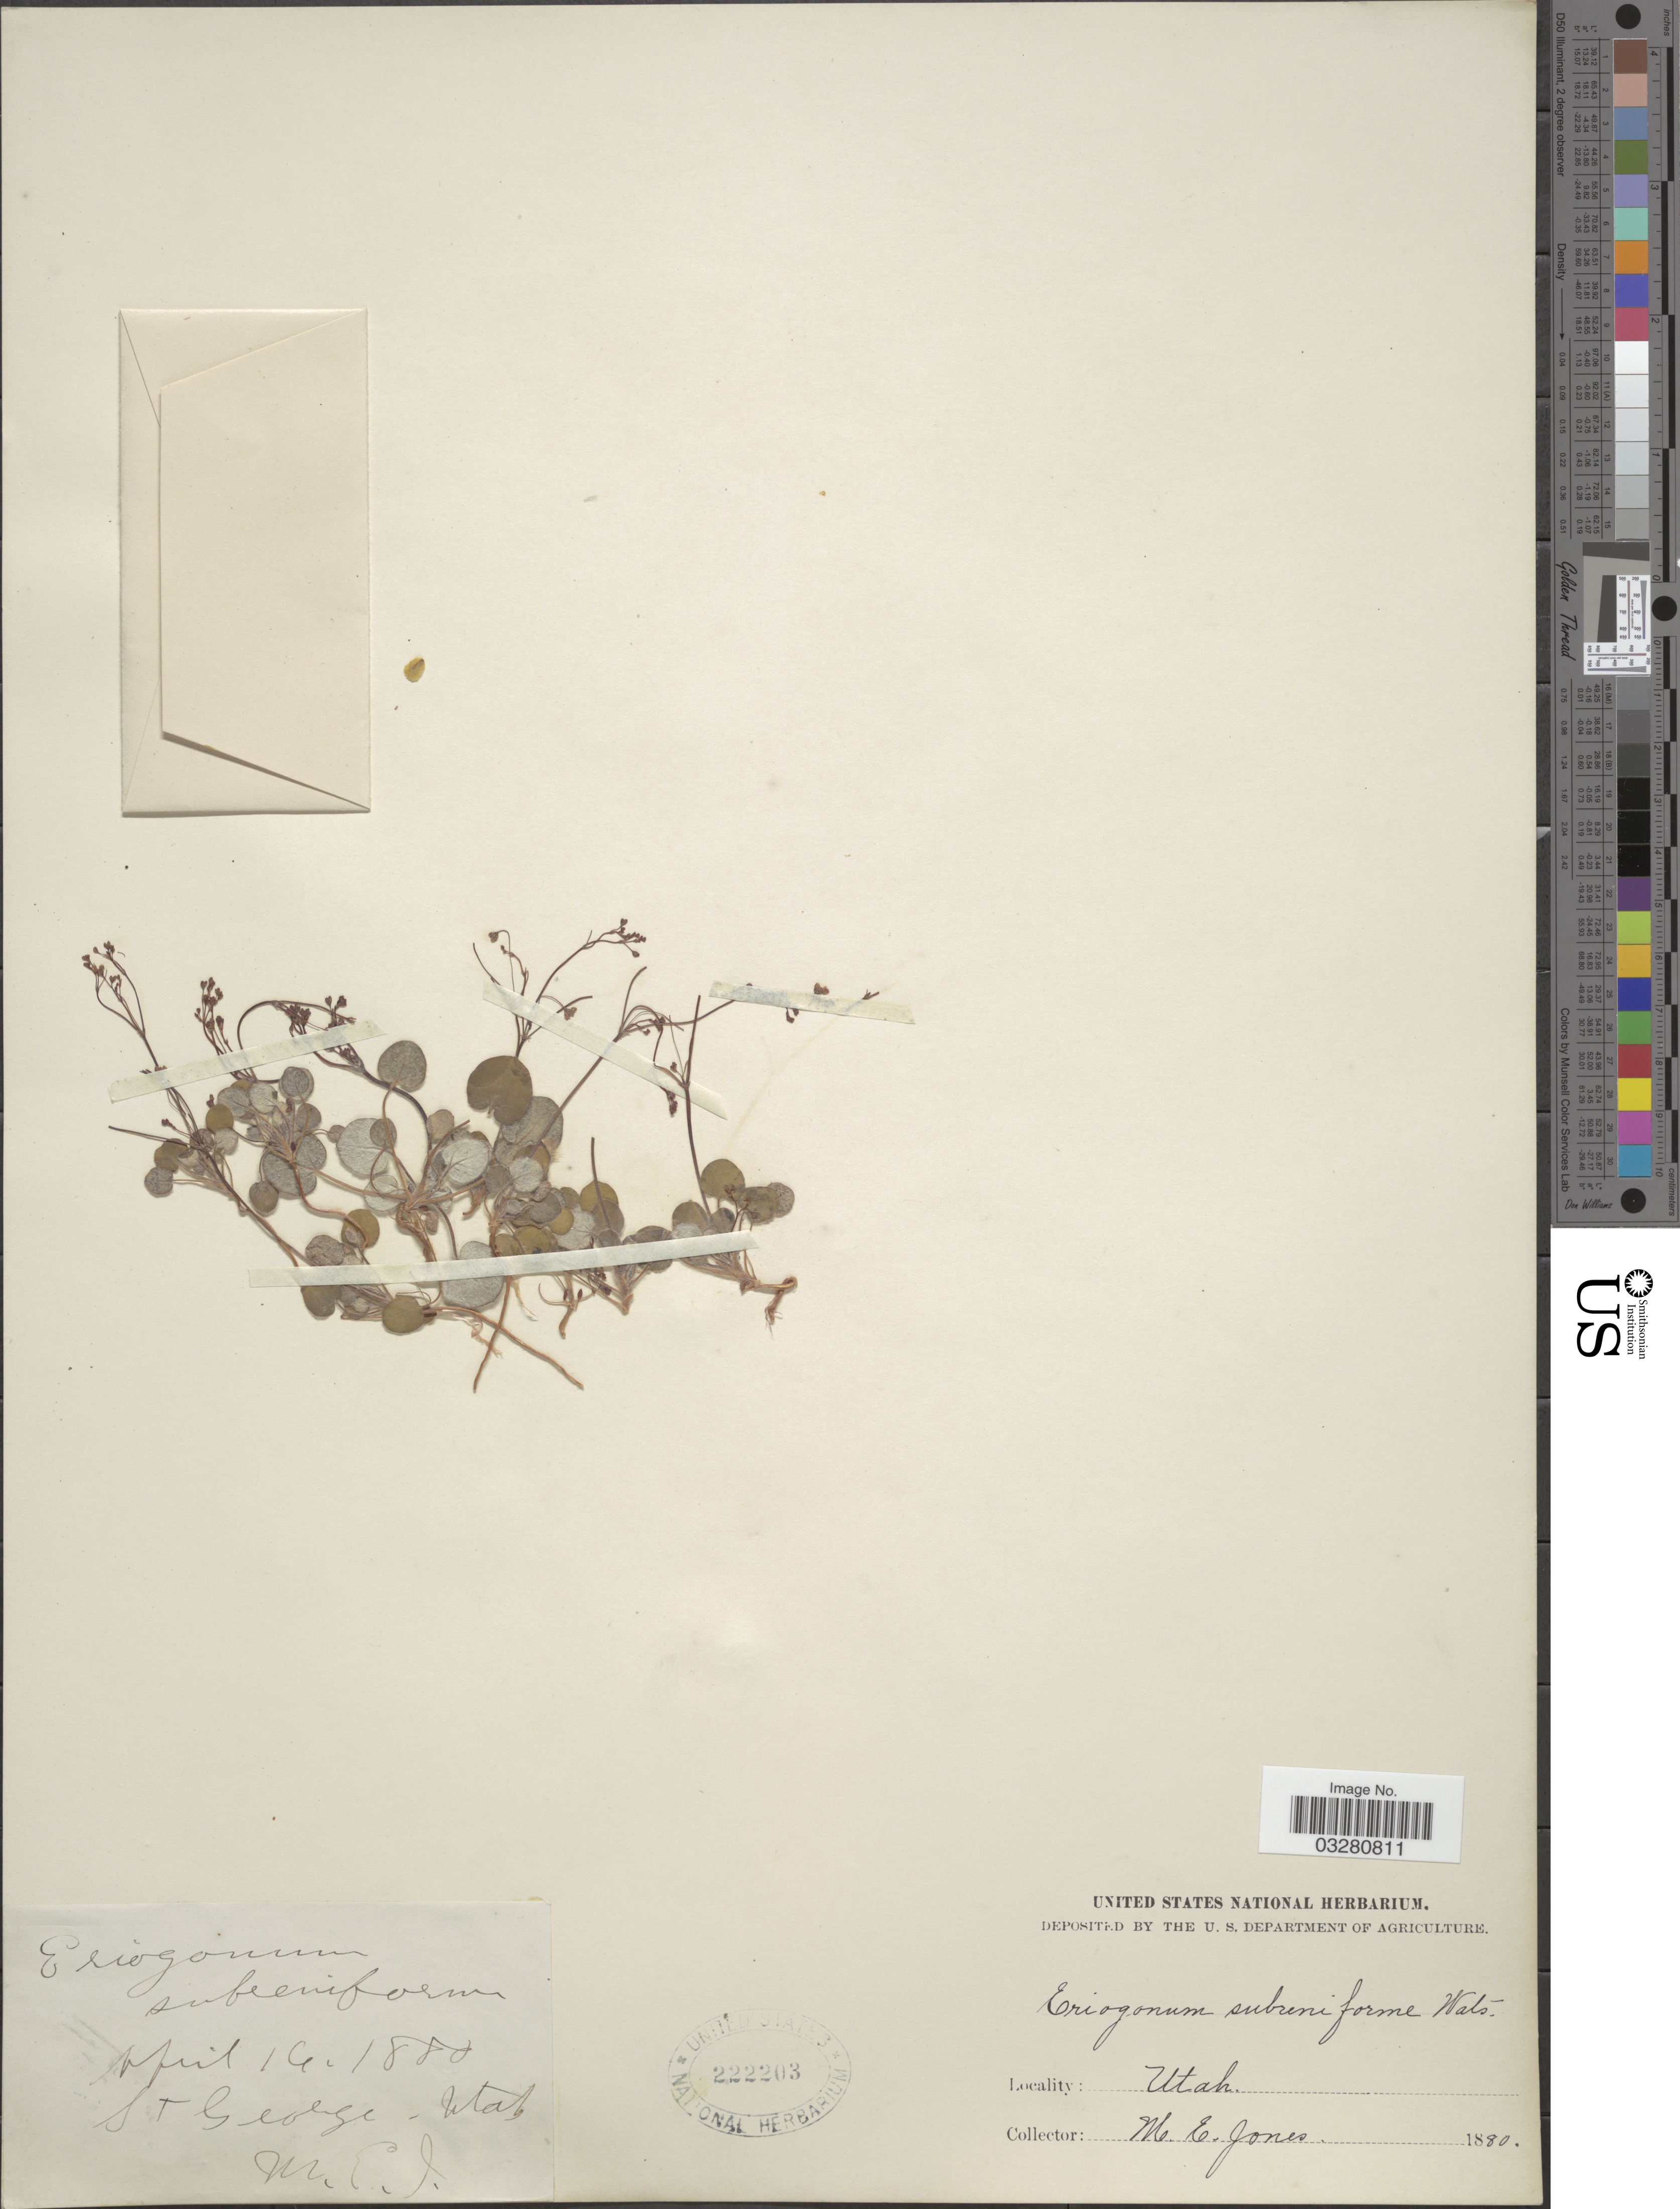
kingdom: Plantae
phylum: Tracheophyta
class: Magnoliopsida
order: Caryophyllales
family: Polygonaceae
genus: Eriogonum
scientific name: Eriogonum subreniforme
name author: S. Watson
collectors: M. E. Jones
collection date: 1880-04-16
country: United States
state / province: Utah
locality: St George.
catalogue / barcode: US 222203